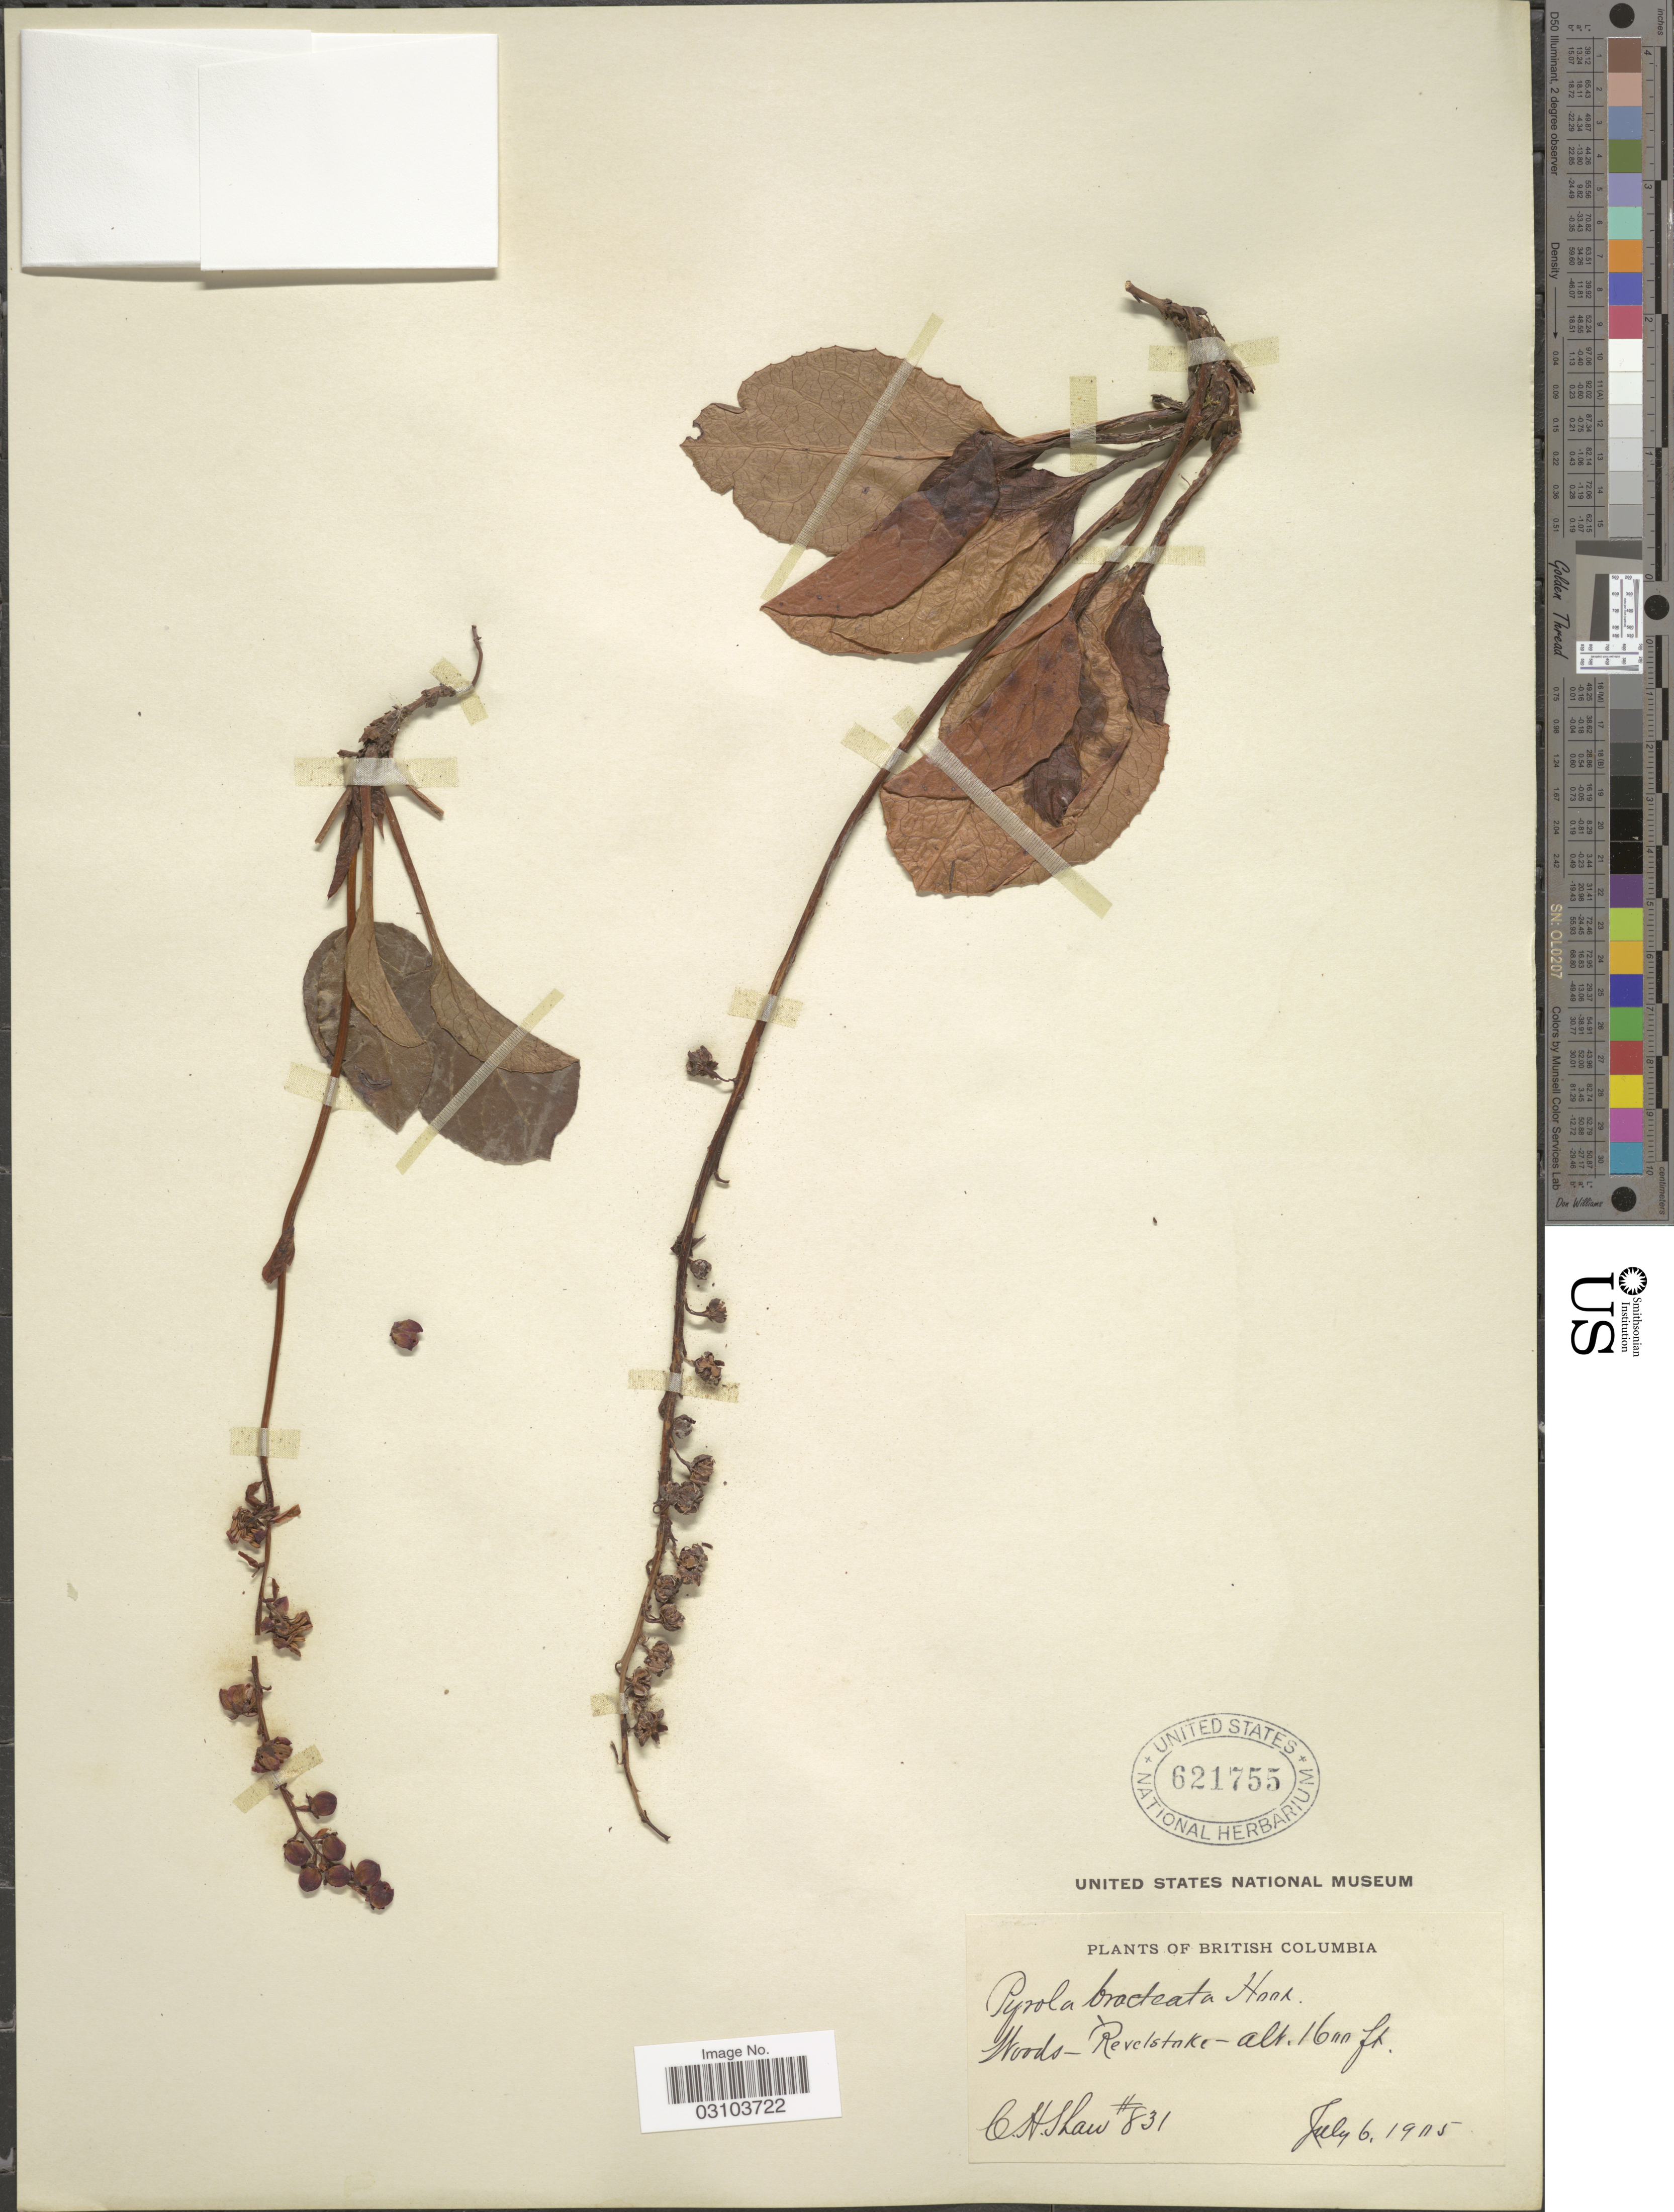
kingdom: Plantae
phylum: Tracheophyta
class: Magnoliopsida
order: Ericales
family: Ericaceae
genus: Pyrola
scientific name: Pyrola bracteata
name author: Hook.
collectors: C. H. Shaw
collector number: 831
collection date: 1905-07-06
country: Canada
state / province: British Columbia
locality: Woods- Revelstake.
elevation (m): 488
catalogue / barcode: US 621755